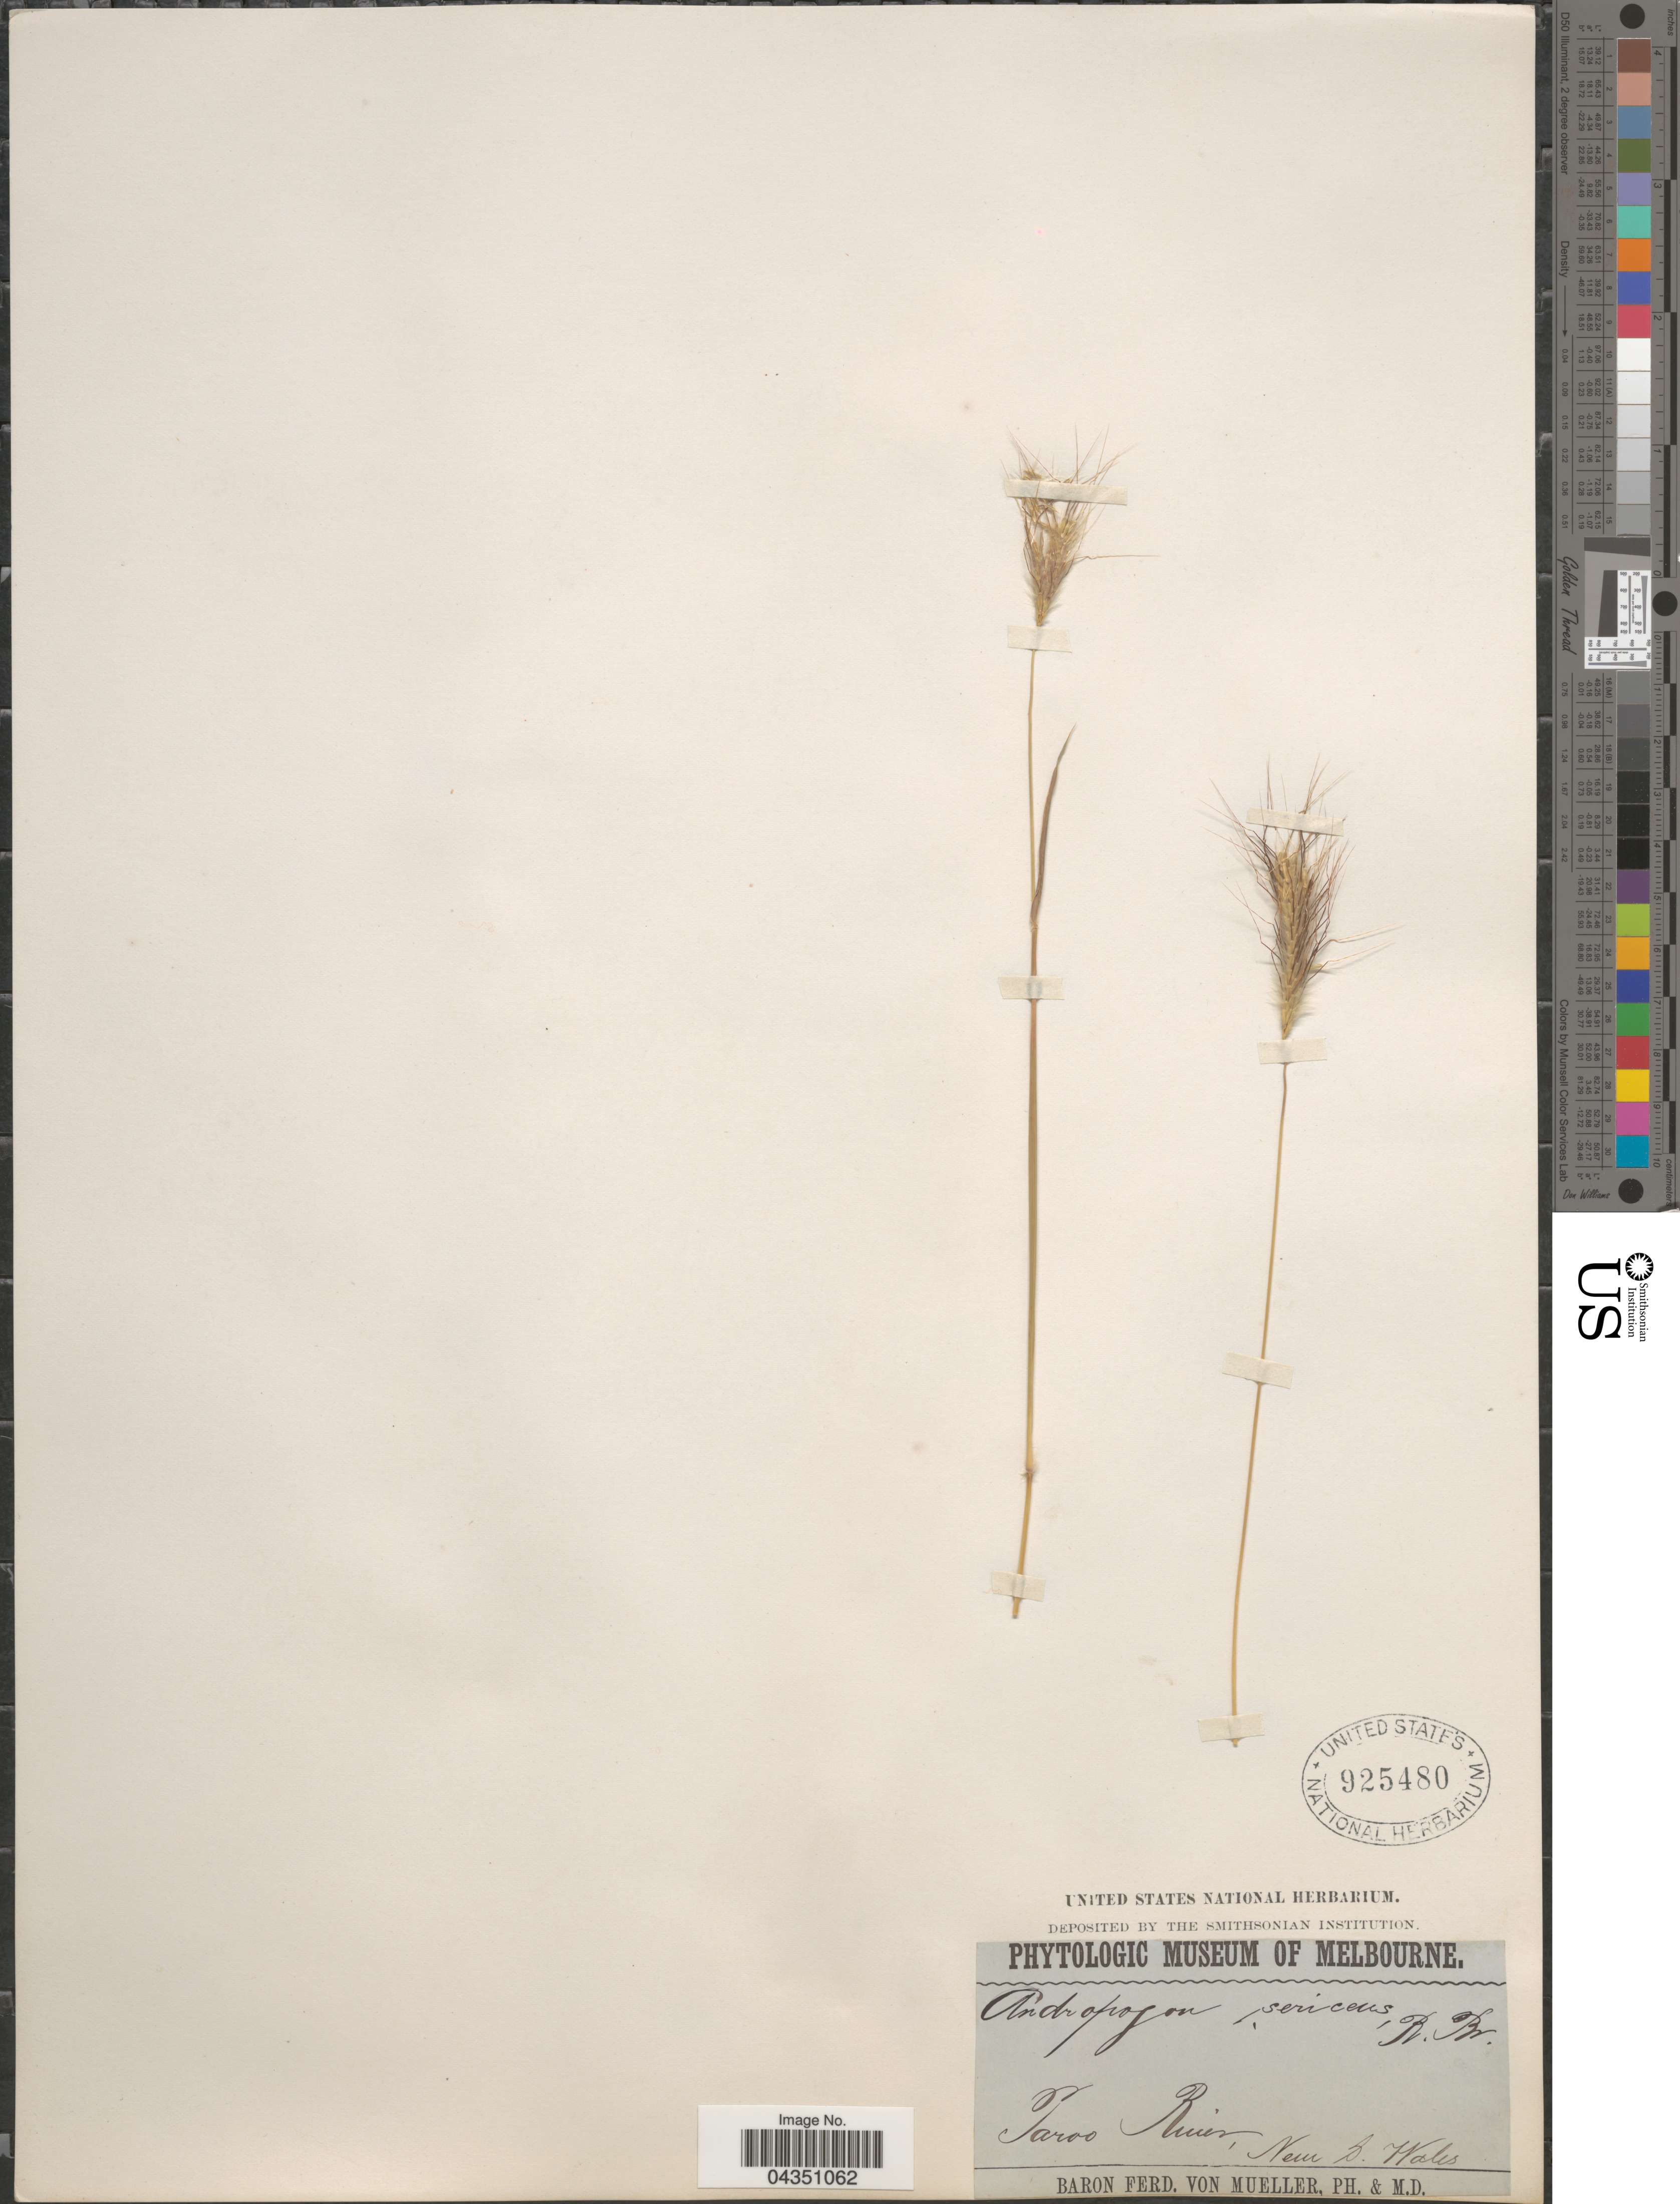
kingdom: Plantae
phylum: Tracheophyta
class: Liliopsida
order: Poales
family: Poaceae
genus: Dichanthium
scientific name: Dichanthium sericeum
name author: (R. Br.) A. Camus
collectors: B. von Mueller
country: Australia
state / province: New South Wales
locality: Paroo River.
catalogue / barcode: US 925480